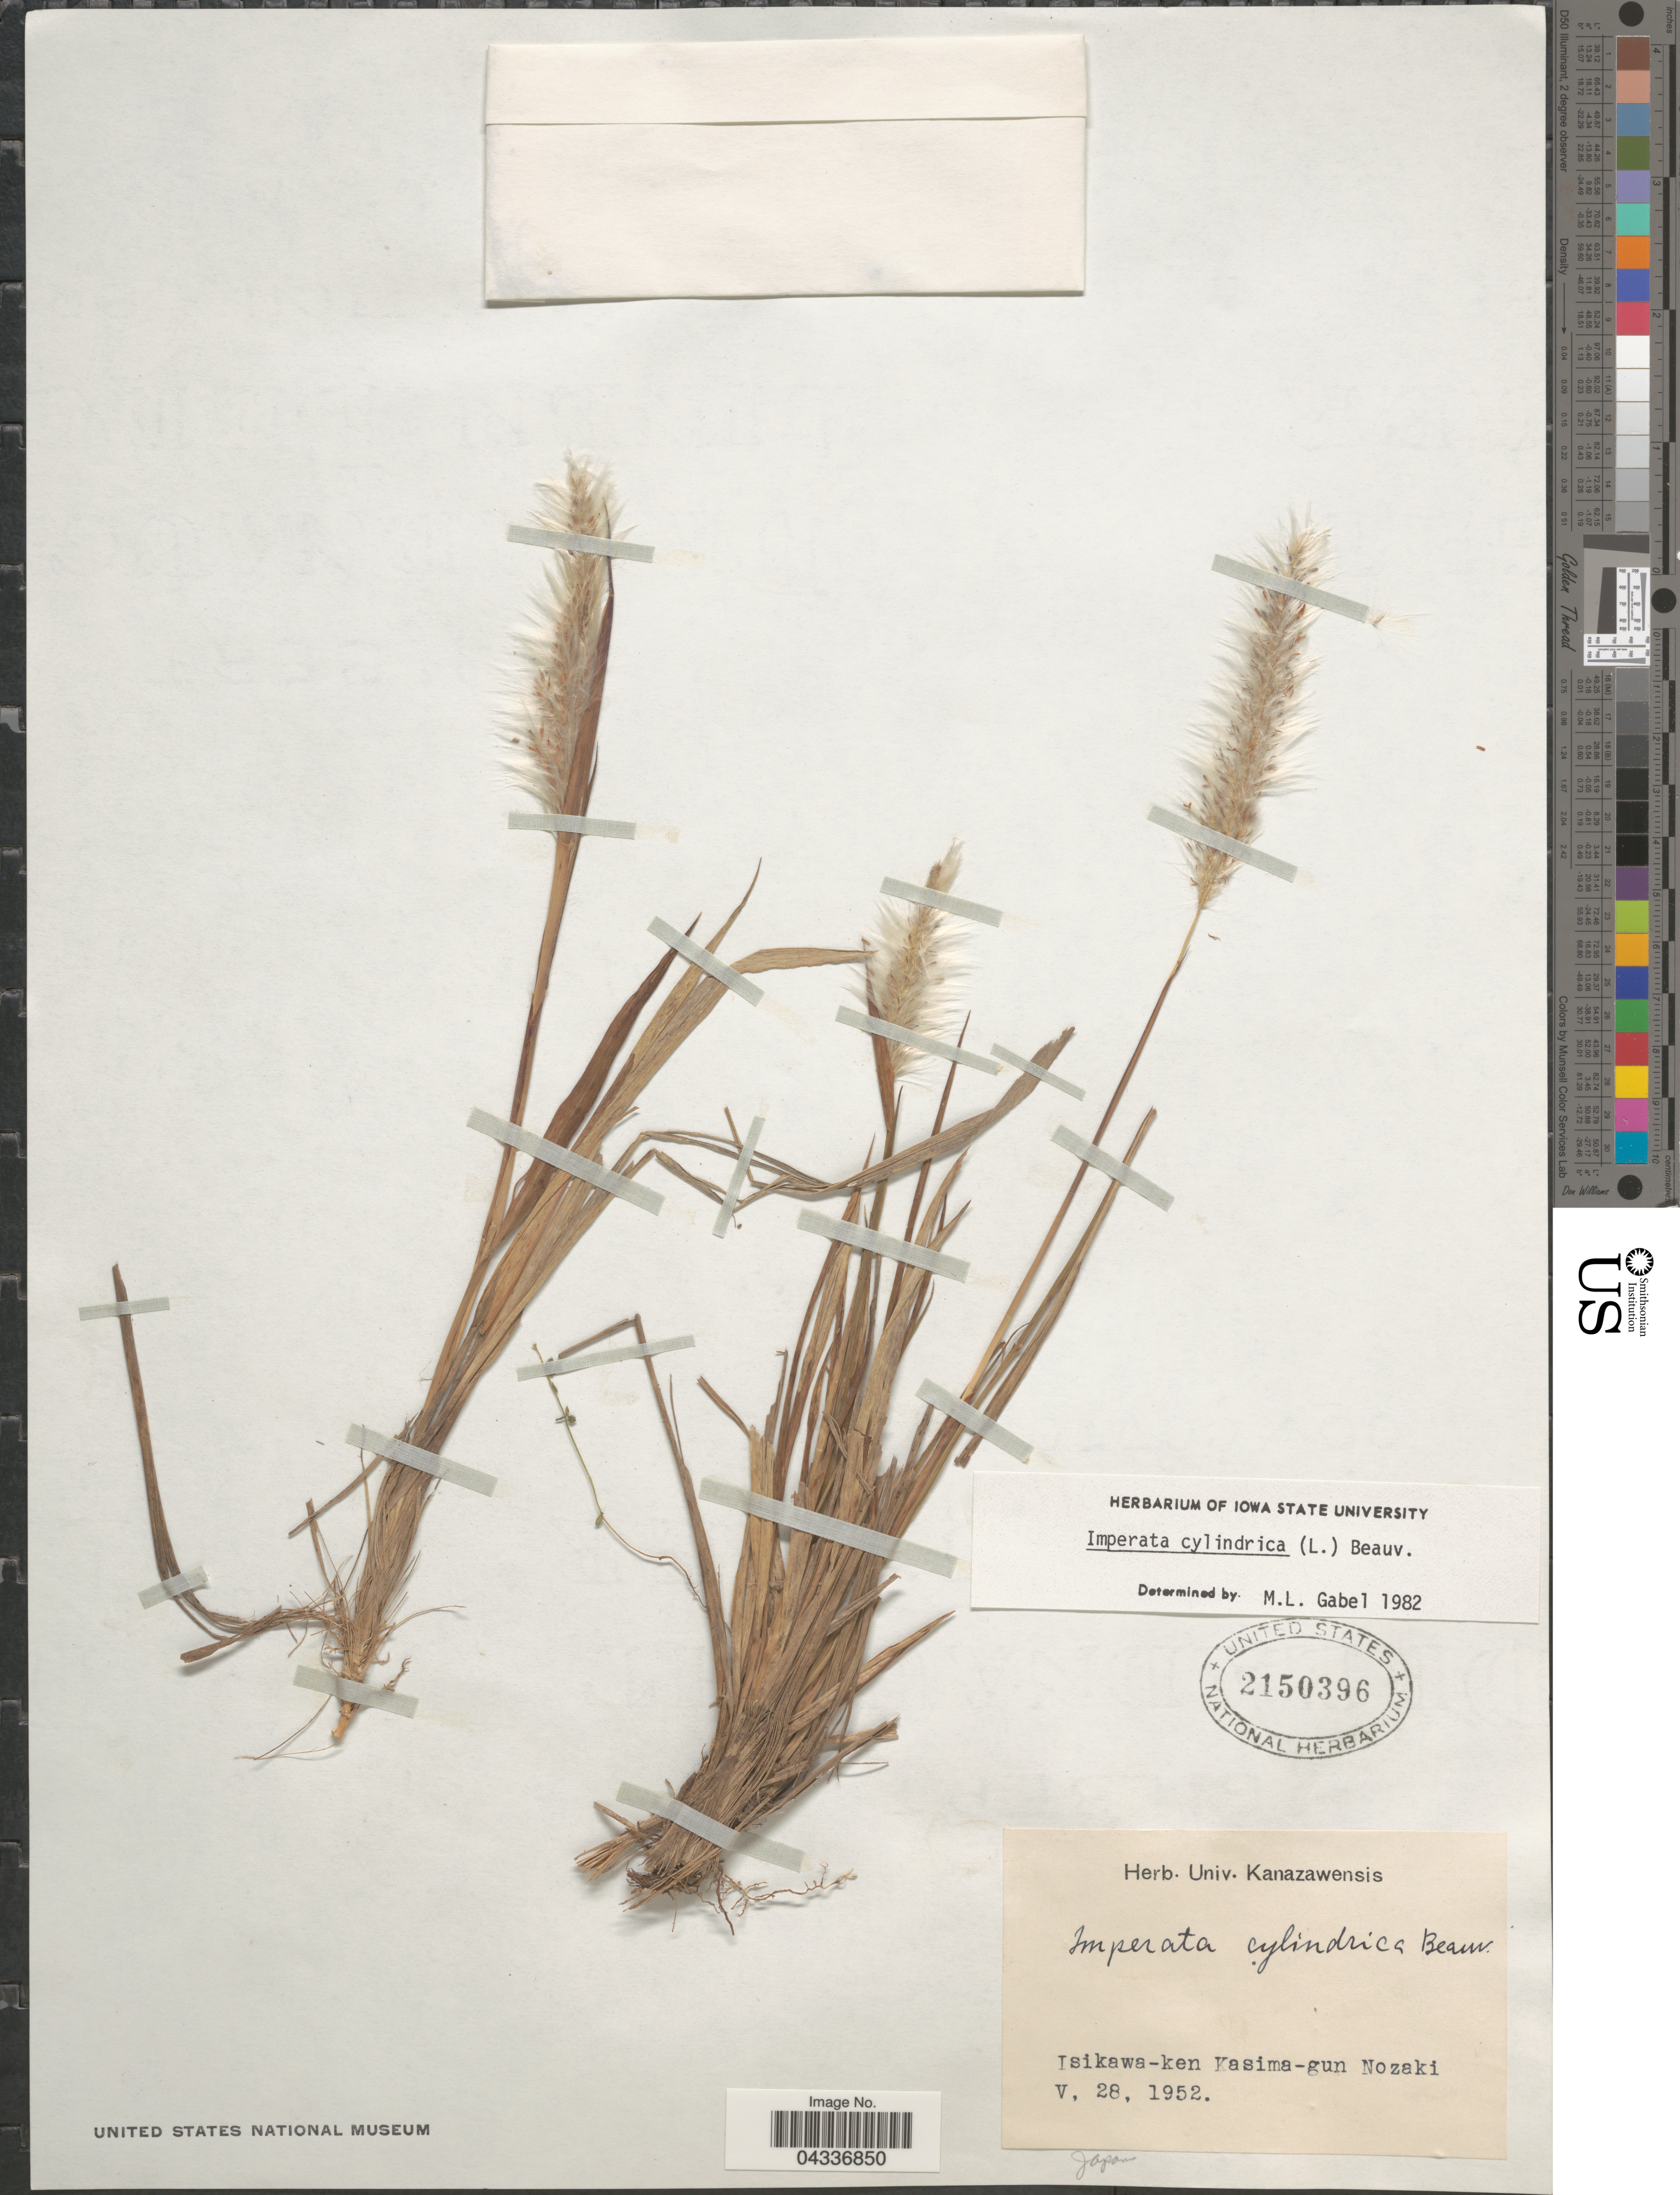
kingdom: Plantae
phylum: Tracheophyta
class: Liliopsida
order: Poales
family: Poaceae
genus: Imperata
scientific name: Imperata cylindrica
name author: (L.) P. Beauv.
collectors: Ex Herb. Univ. Kanazawensis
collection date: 1952-05-28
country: Japan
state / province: Isikawa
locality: Isikawa-ken Kasima-gun Nozaki.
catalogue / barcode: US 2150396